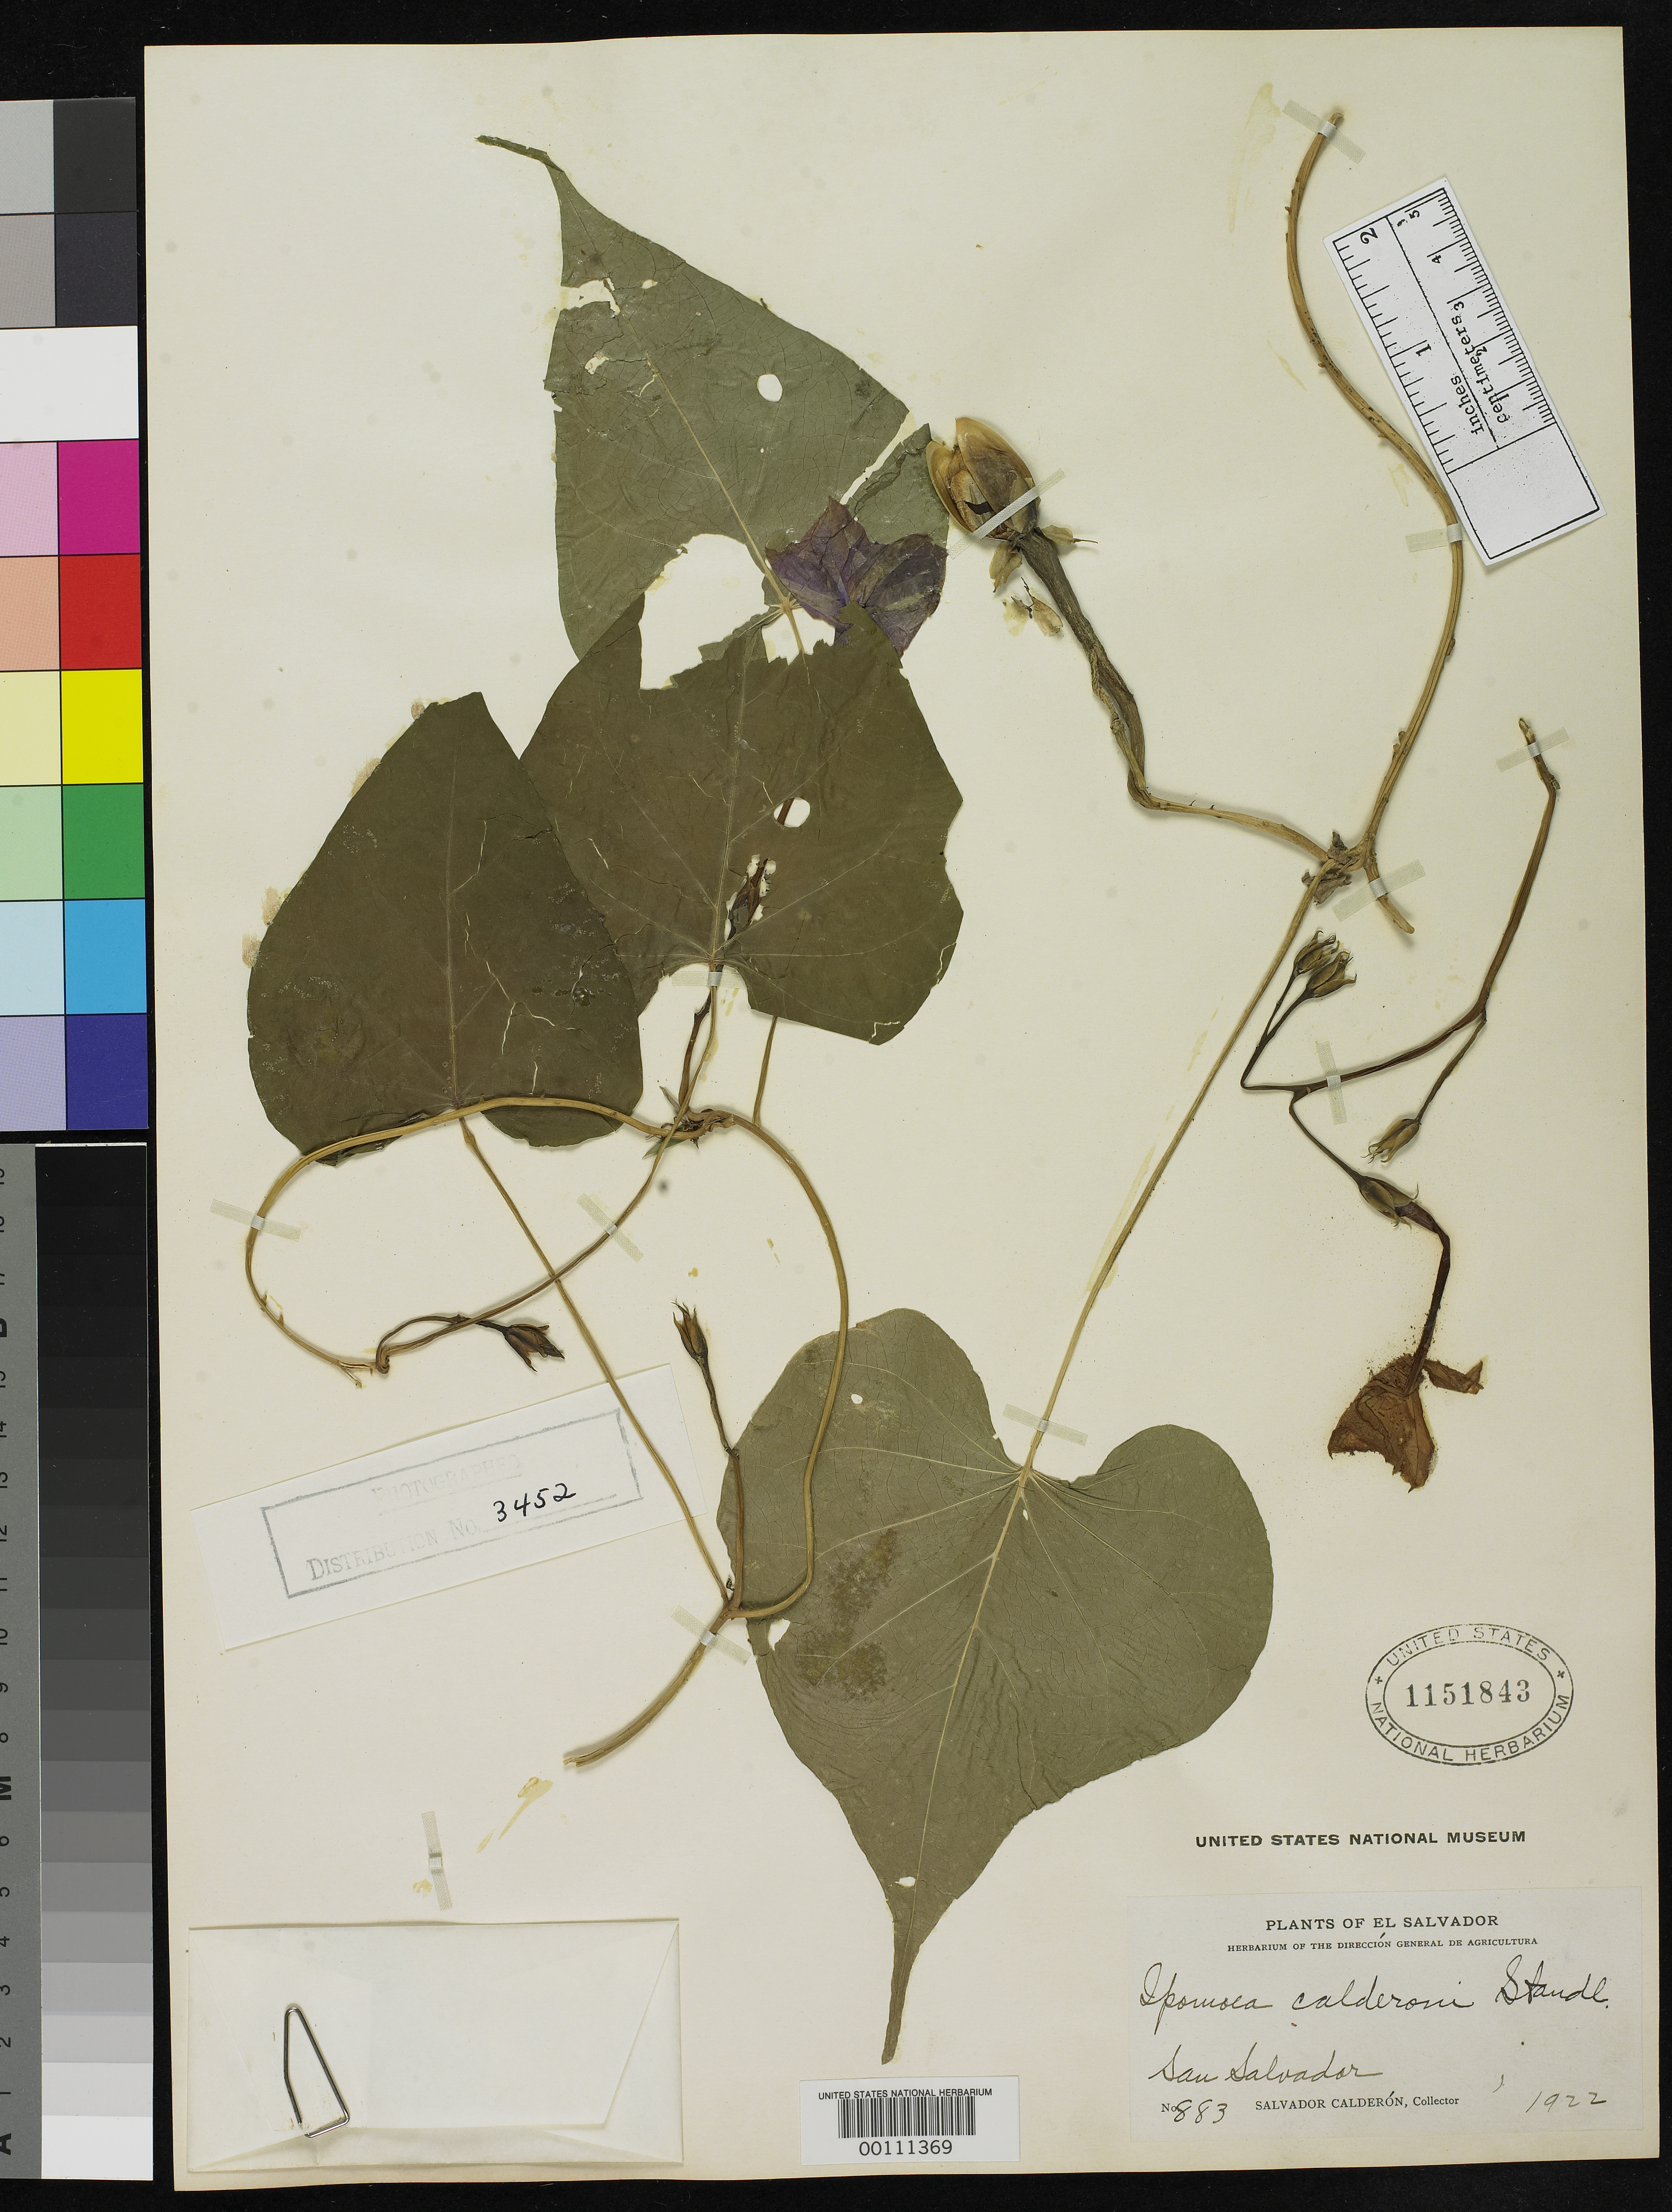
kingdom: Plantae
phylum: Tracheophyta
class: Magnoliopsida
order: Solanales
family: Convolvulaceae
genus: Ipomoea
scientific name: Ipomoea calderonii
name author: Standl.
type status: Holotype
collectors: S. Calderón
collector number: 883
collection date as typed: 1922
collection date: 1922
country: El Salvador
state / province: San Salvador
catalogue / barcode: US 1151843